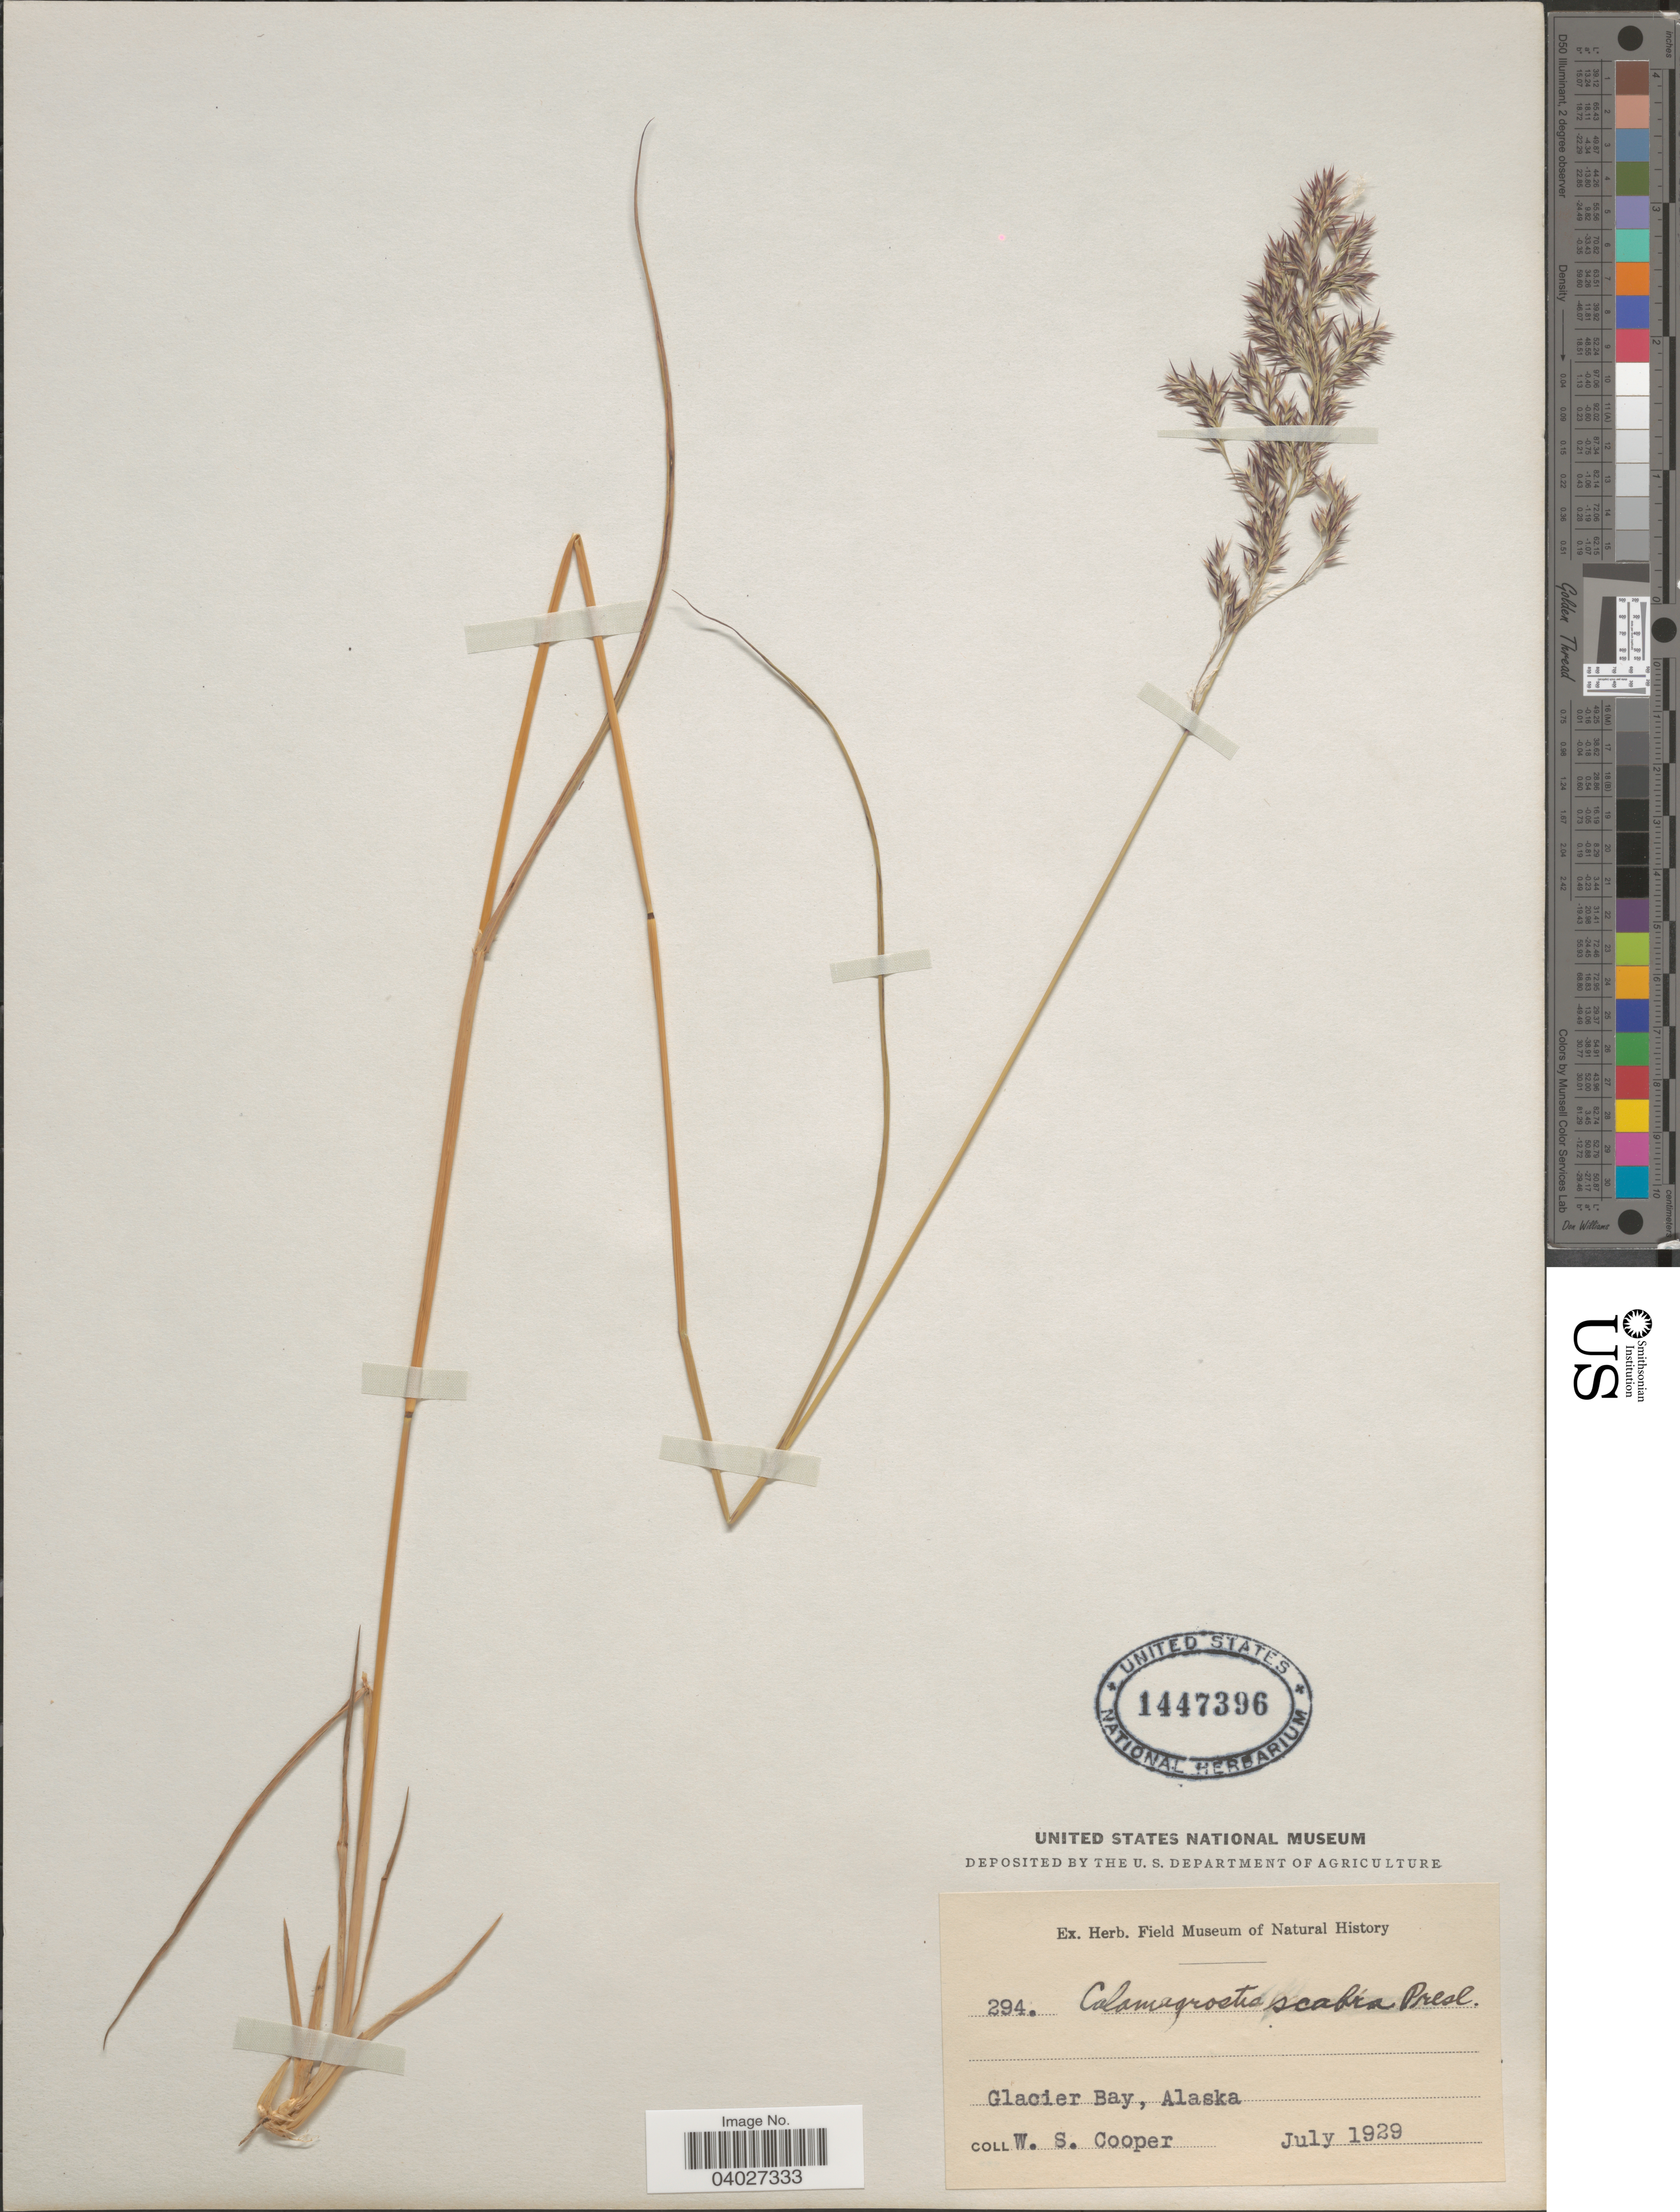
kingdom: Plantae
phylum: Tracheophyta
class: Liliopsida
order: Poales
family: Poaceae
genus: Calamagrostis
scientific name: Calamagrostis canadensis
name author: (Michx.) P. Beauv.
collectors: W. Cooper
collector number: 294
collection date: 1929-07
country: United States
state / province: Alaska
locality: Glacier Bay.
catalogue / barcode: US 1447396